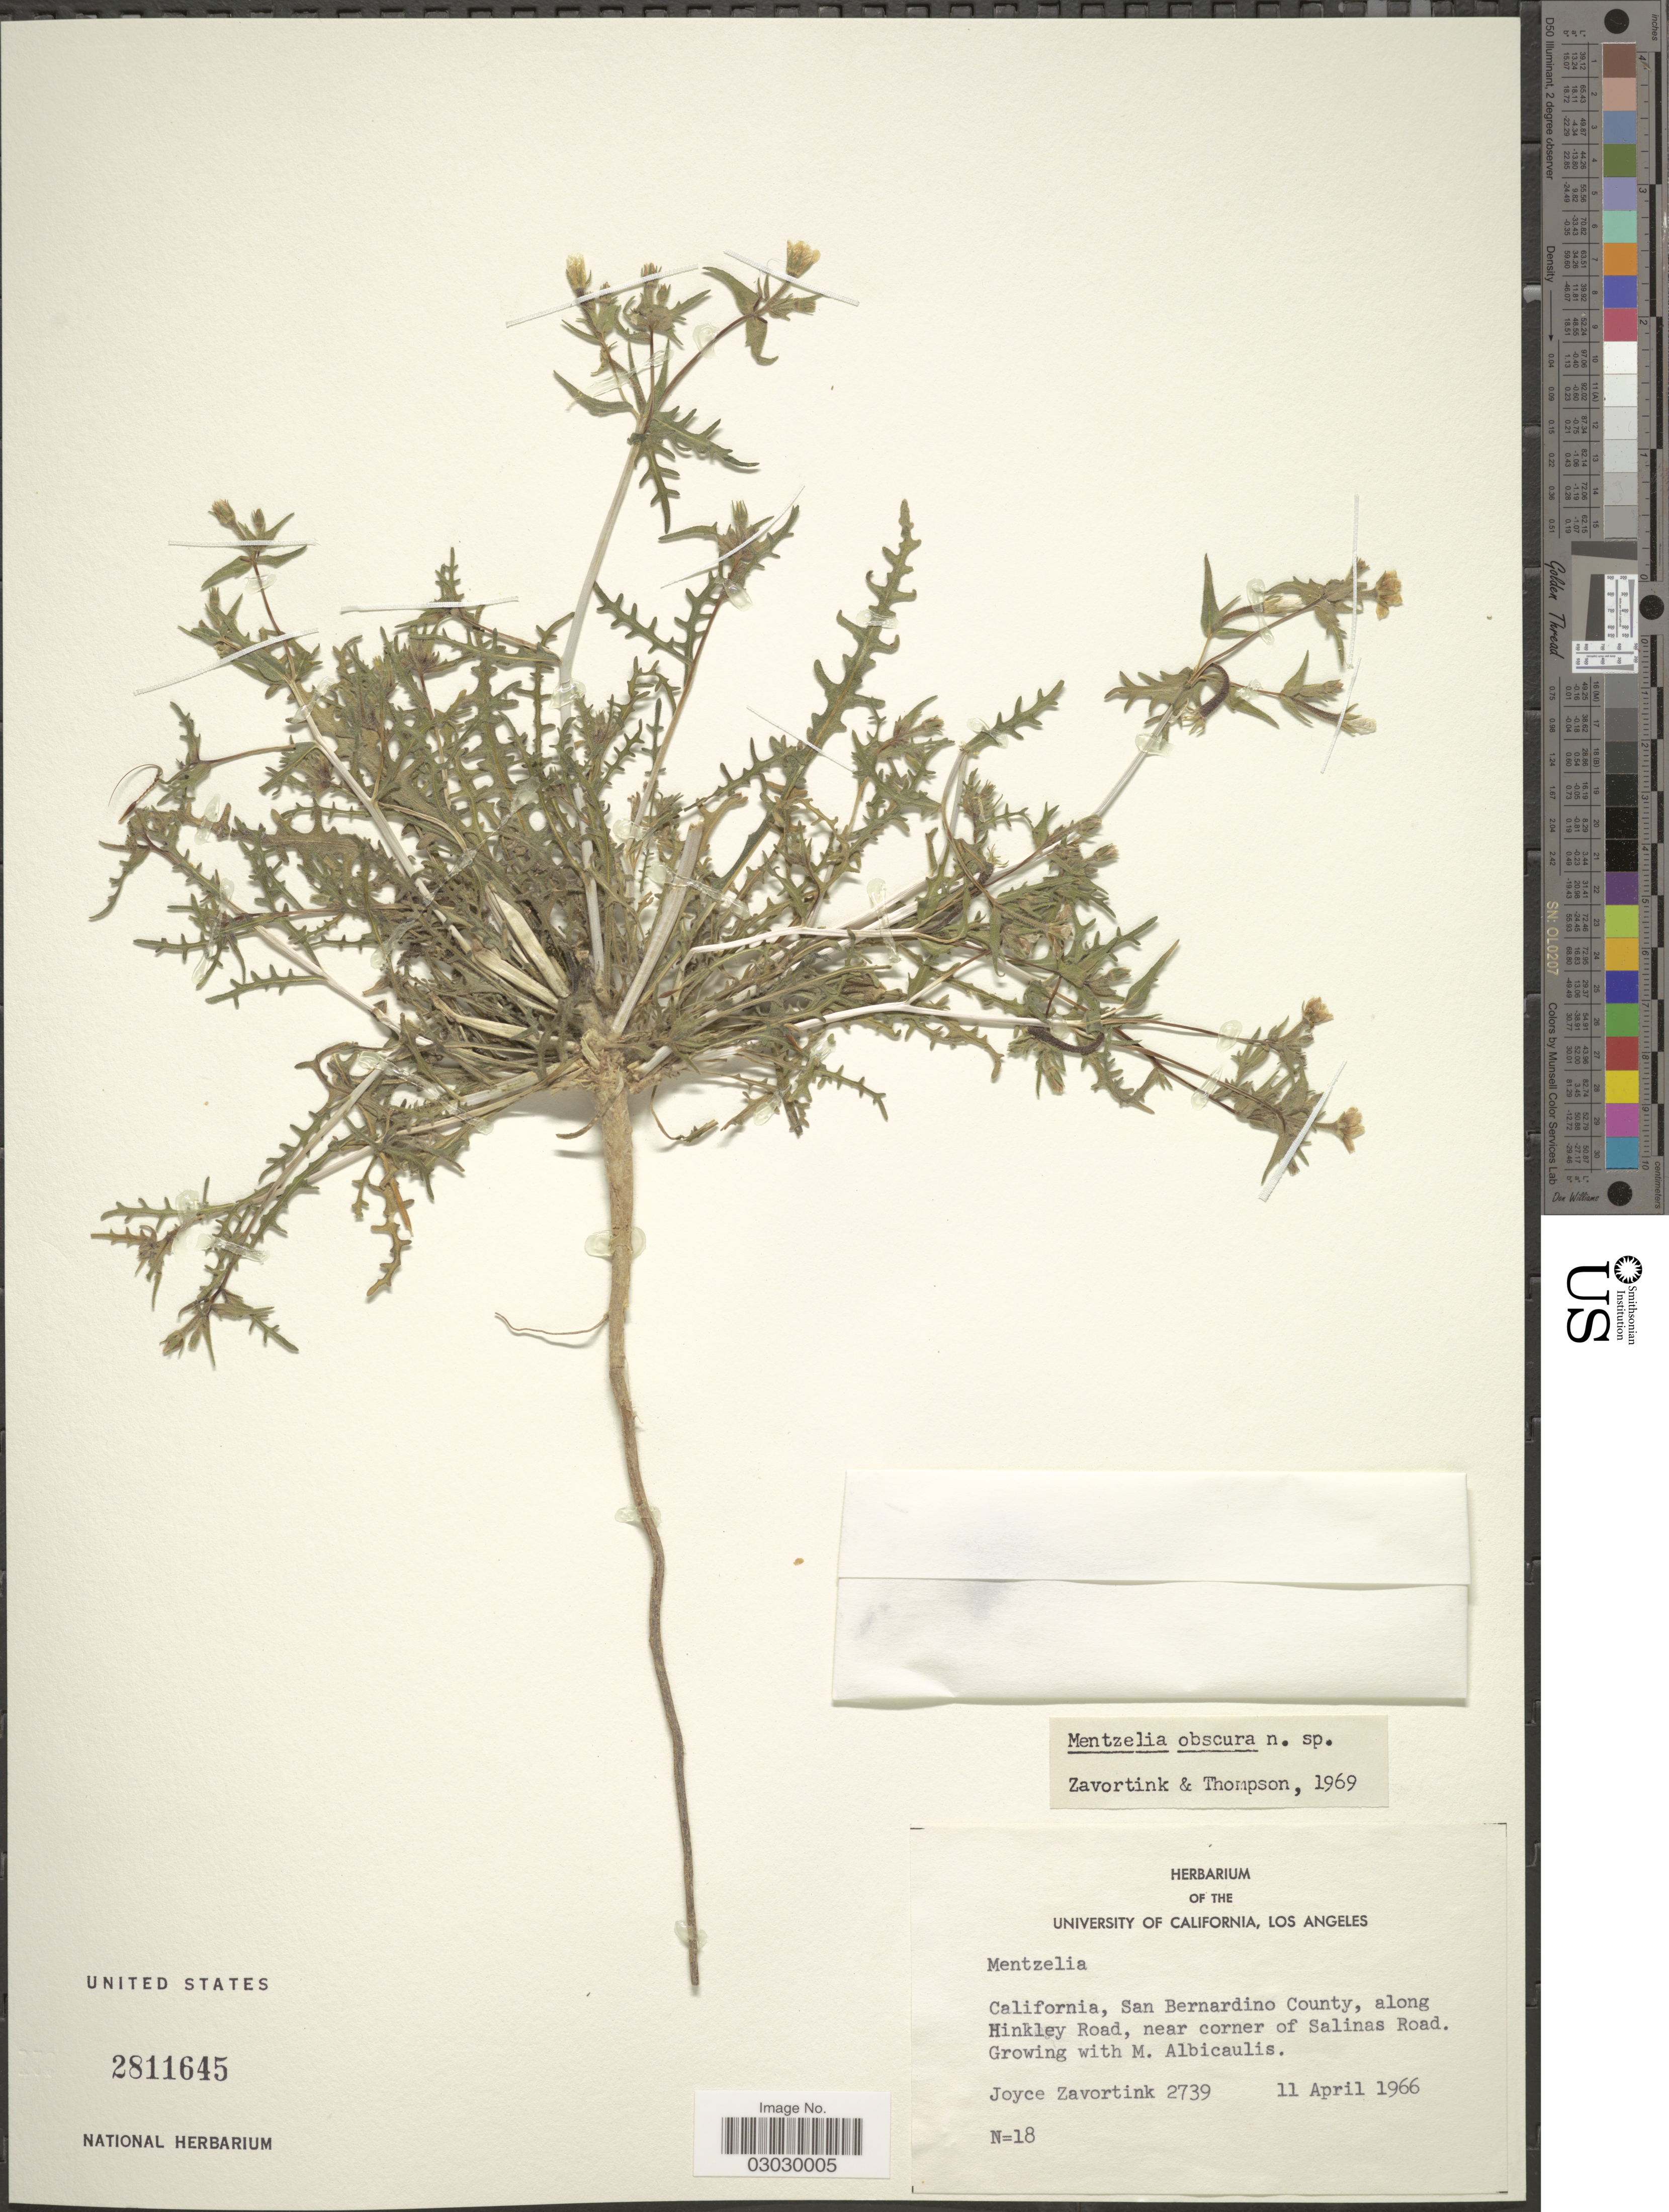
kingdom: Plantae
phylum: Tracheophyta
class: Magnoliopsida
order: Cornales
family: Loasaceae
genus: Mentzelia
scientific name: Mentzelia obscura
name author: H.J. Thomps. & J.E. Roberts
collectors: J. Zavortink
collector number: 2739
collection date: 1966-04-11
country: United States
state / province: California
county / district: San Bernardino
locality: San Bernardino County, along Hinkley Road, near corner of Salinas Road.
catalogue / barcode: US 2811645